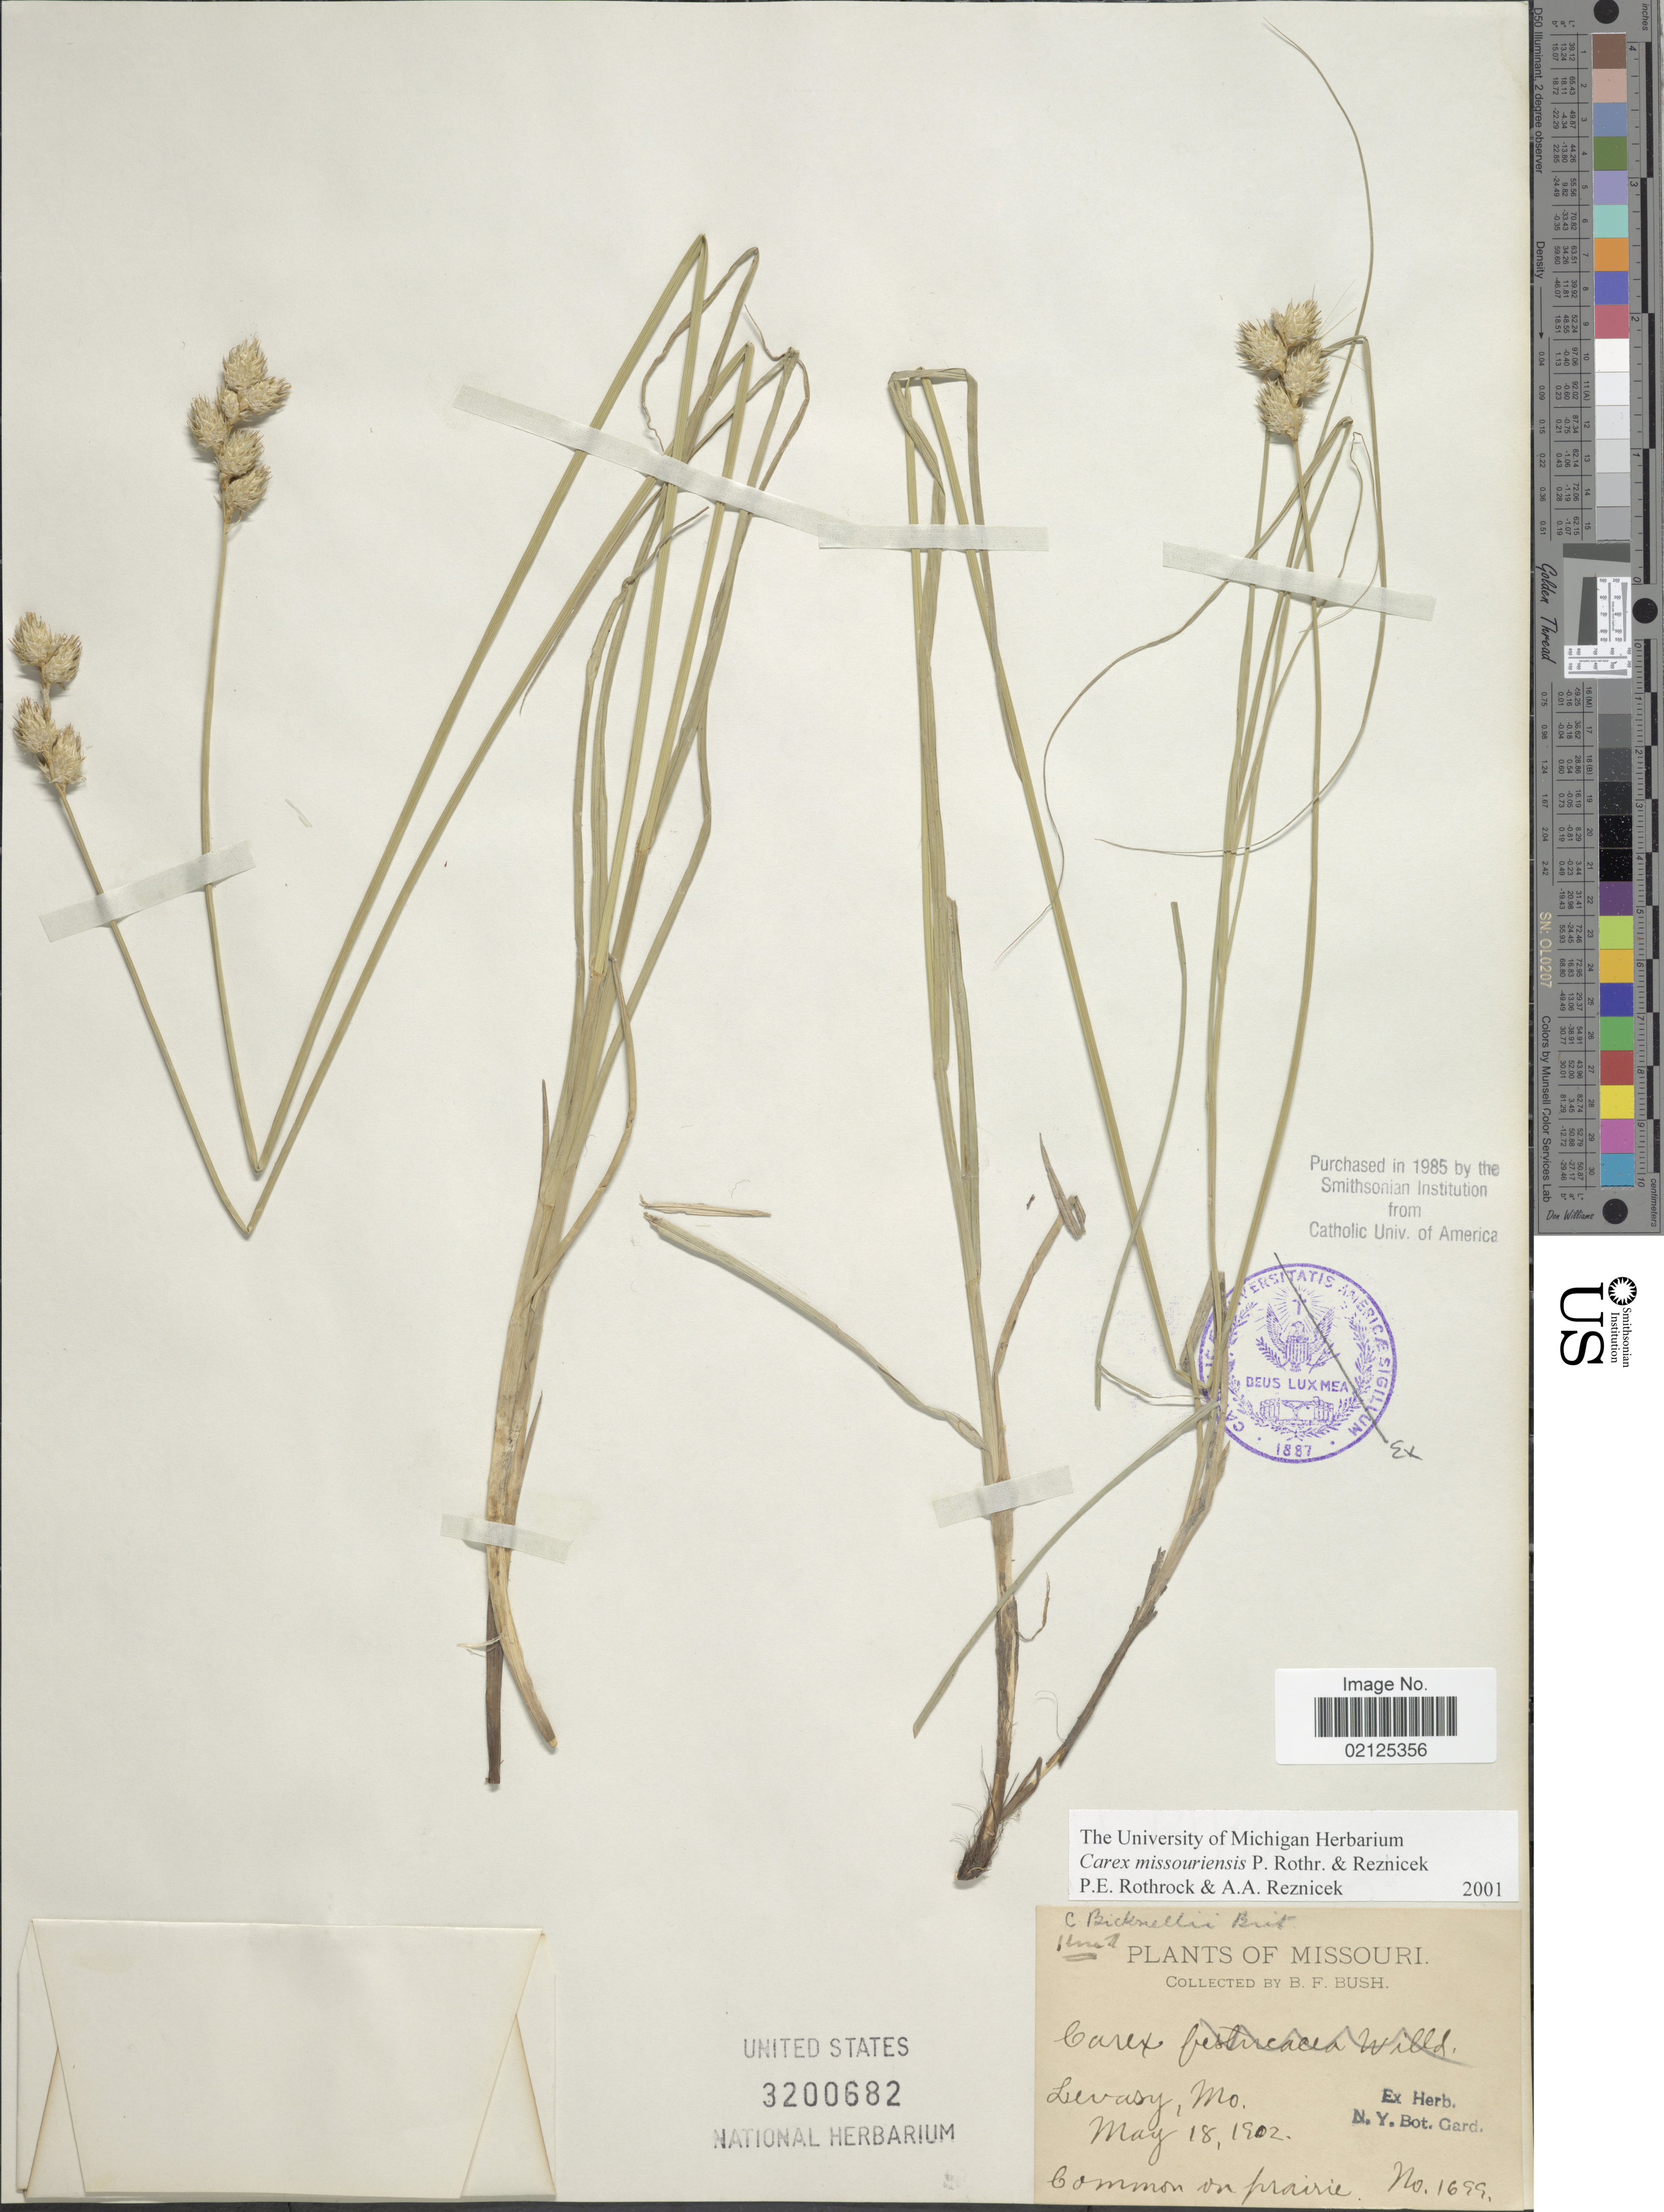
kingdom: Plantae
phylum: Tracheophyta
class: Liliopsida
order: Poales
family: Cyperaceae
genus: Carex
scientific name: Carex missouriensis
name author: P. Rothr. & Reznicek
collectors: B. F. Bush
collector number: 1699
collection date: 1902-05-18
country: United States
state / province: Missouri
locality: Levasy, Common on prairie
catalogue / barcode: US 3200682